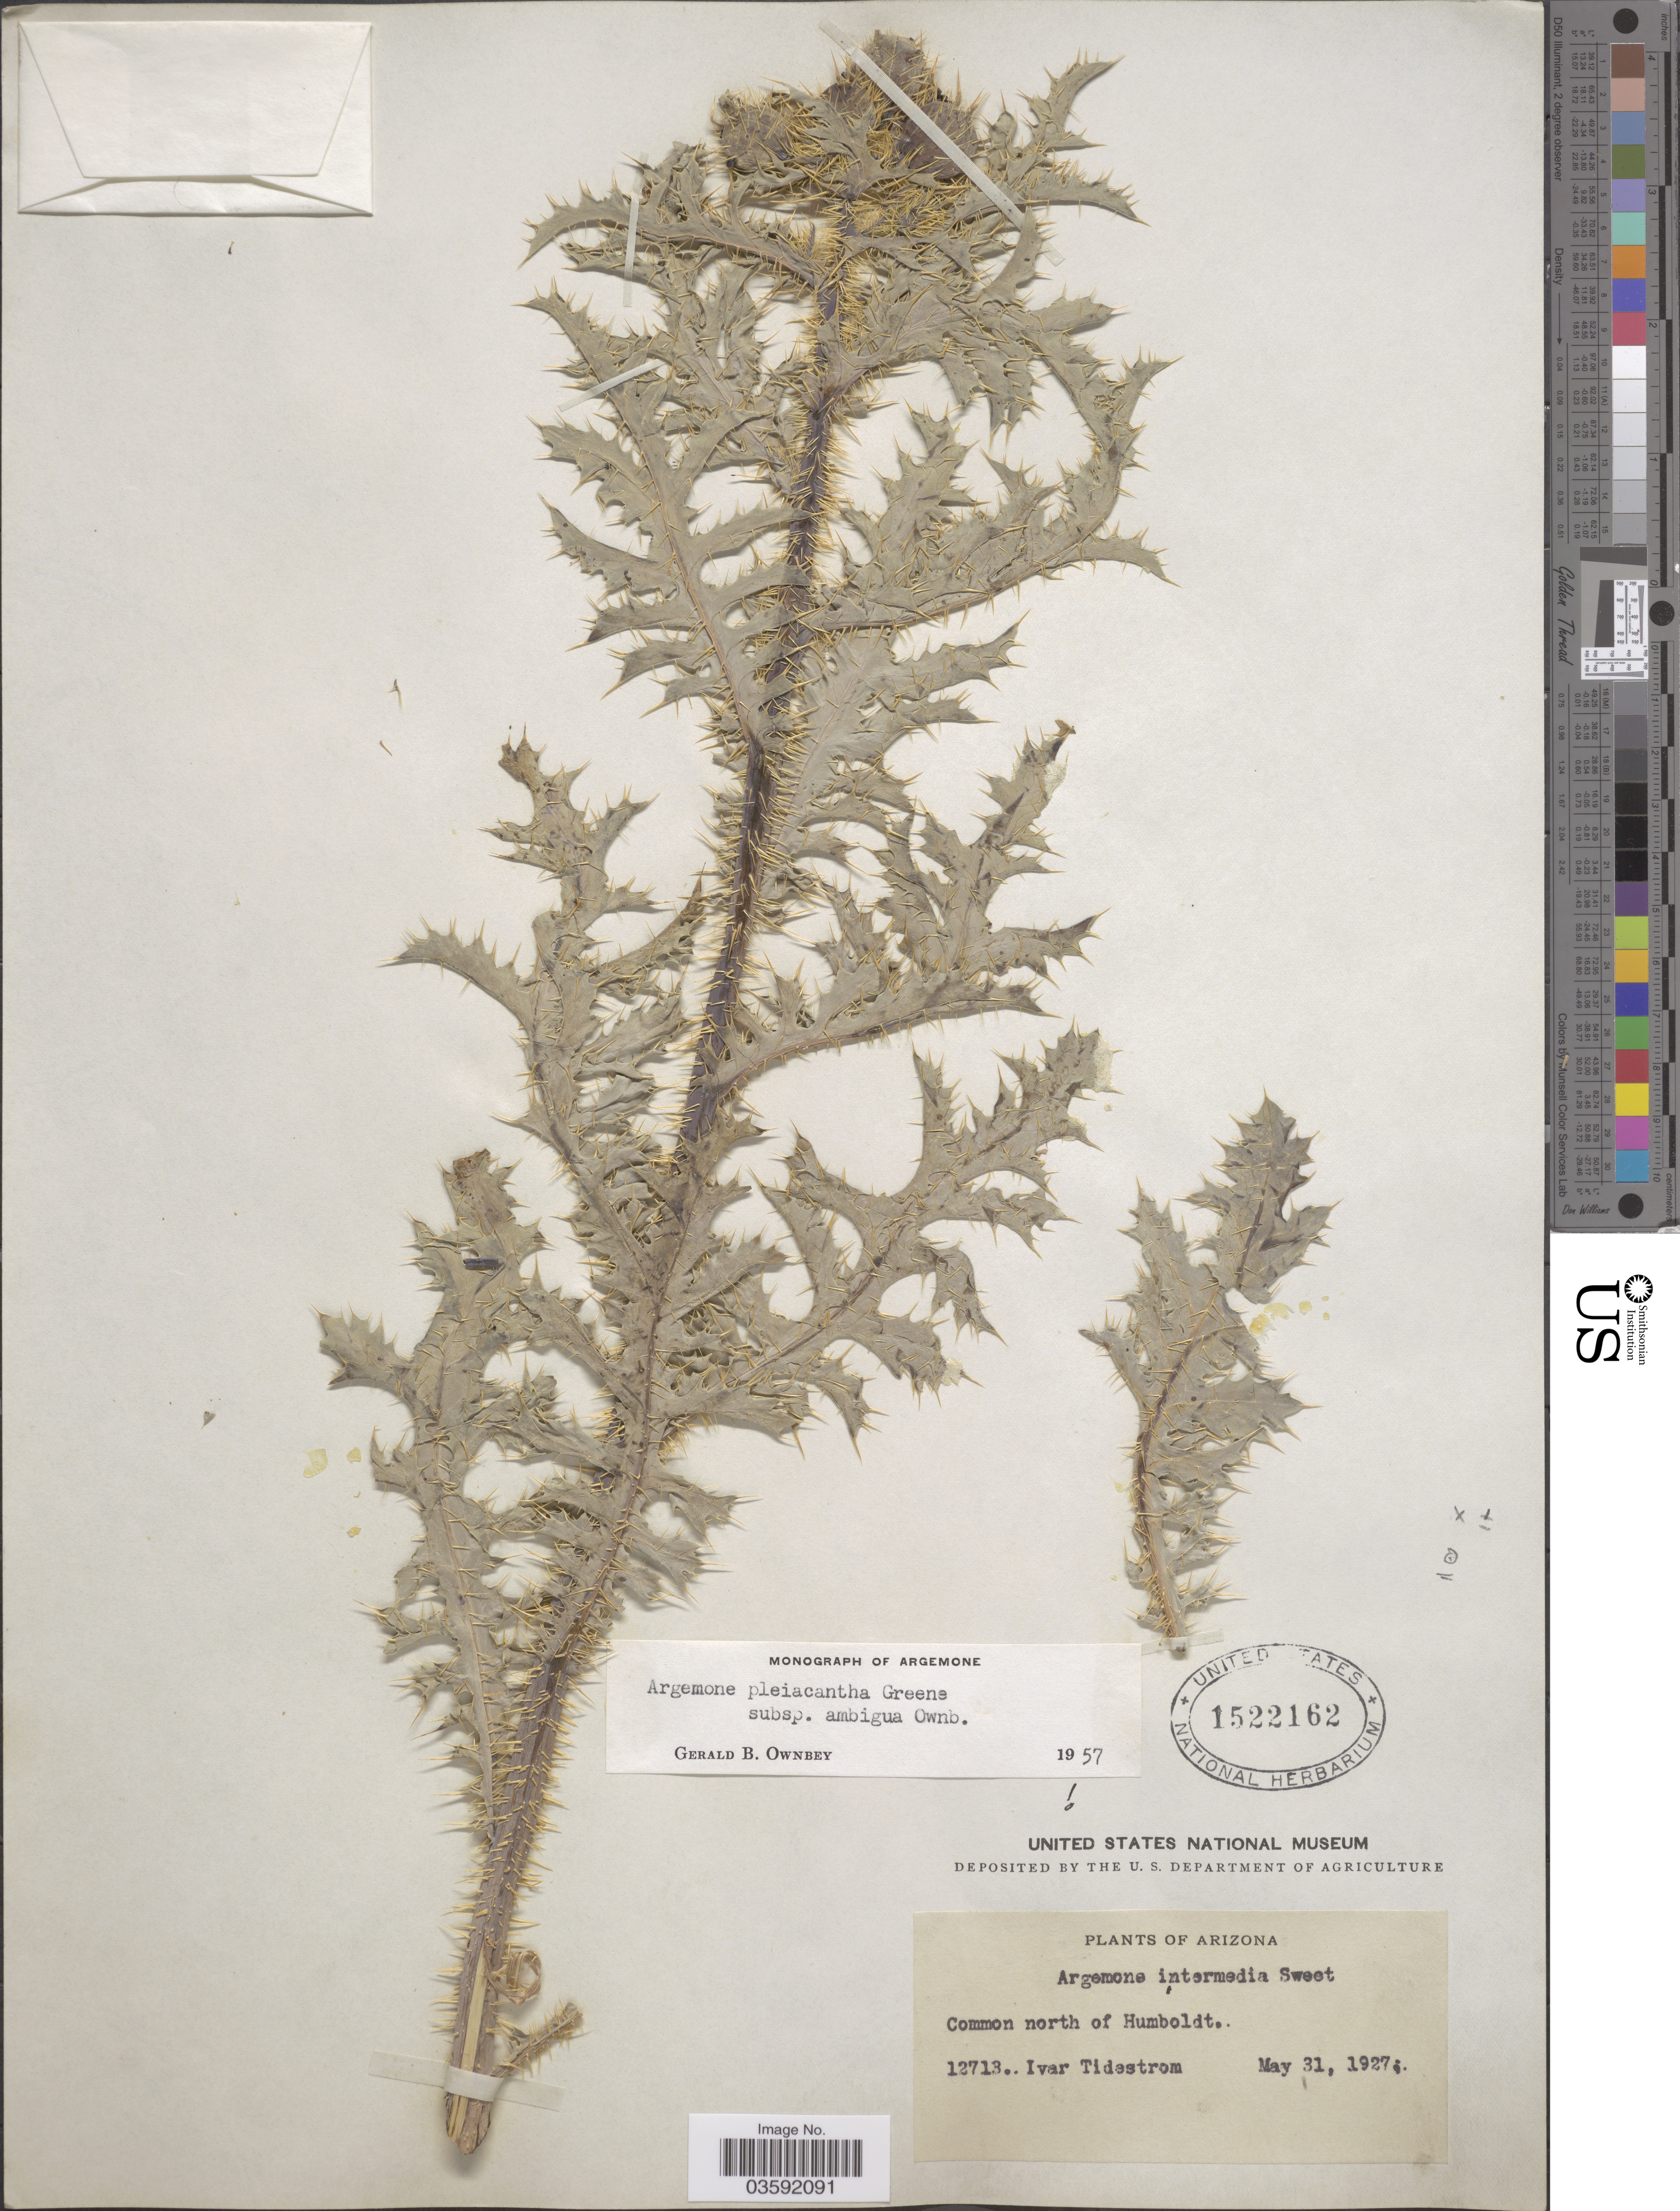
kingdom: Plantae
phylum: Tracheophyta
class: Magnoliopsida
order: Ranunculales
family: Papaveraceae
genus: Argemone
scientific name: Argemone pleiacantha subsp. ambigua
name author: G.B. Ownbey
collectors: I. F. Tidestrom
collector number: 12713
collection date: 1927-05-31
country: United States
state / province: Arizona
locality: North of Humboldt.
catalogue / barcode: US 1522162